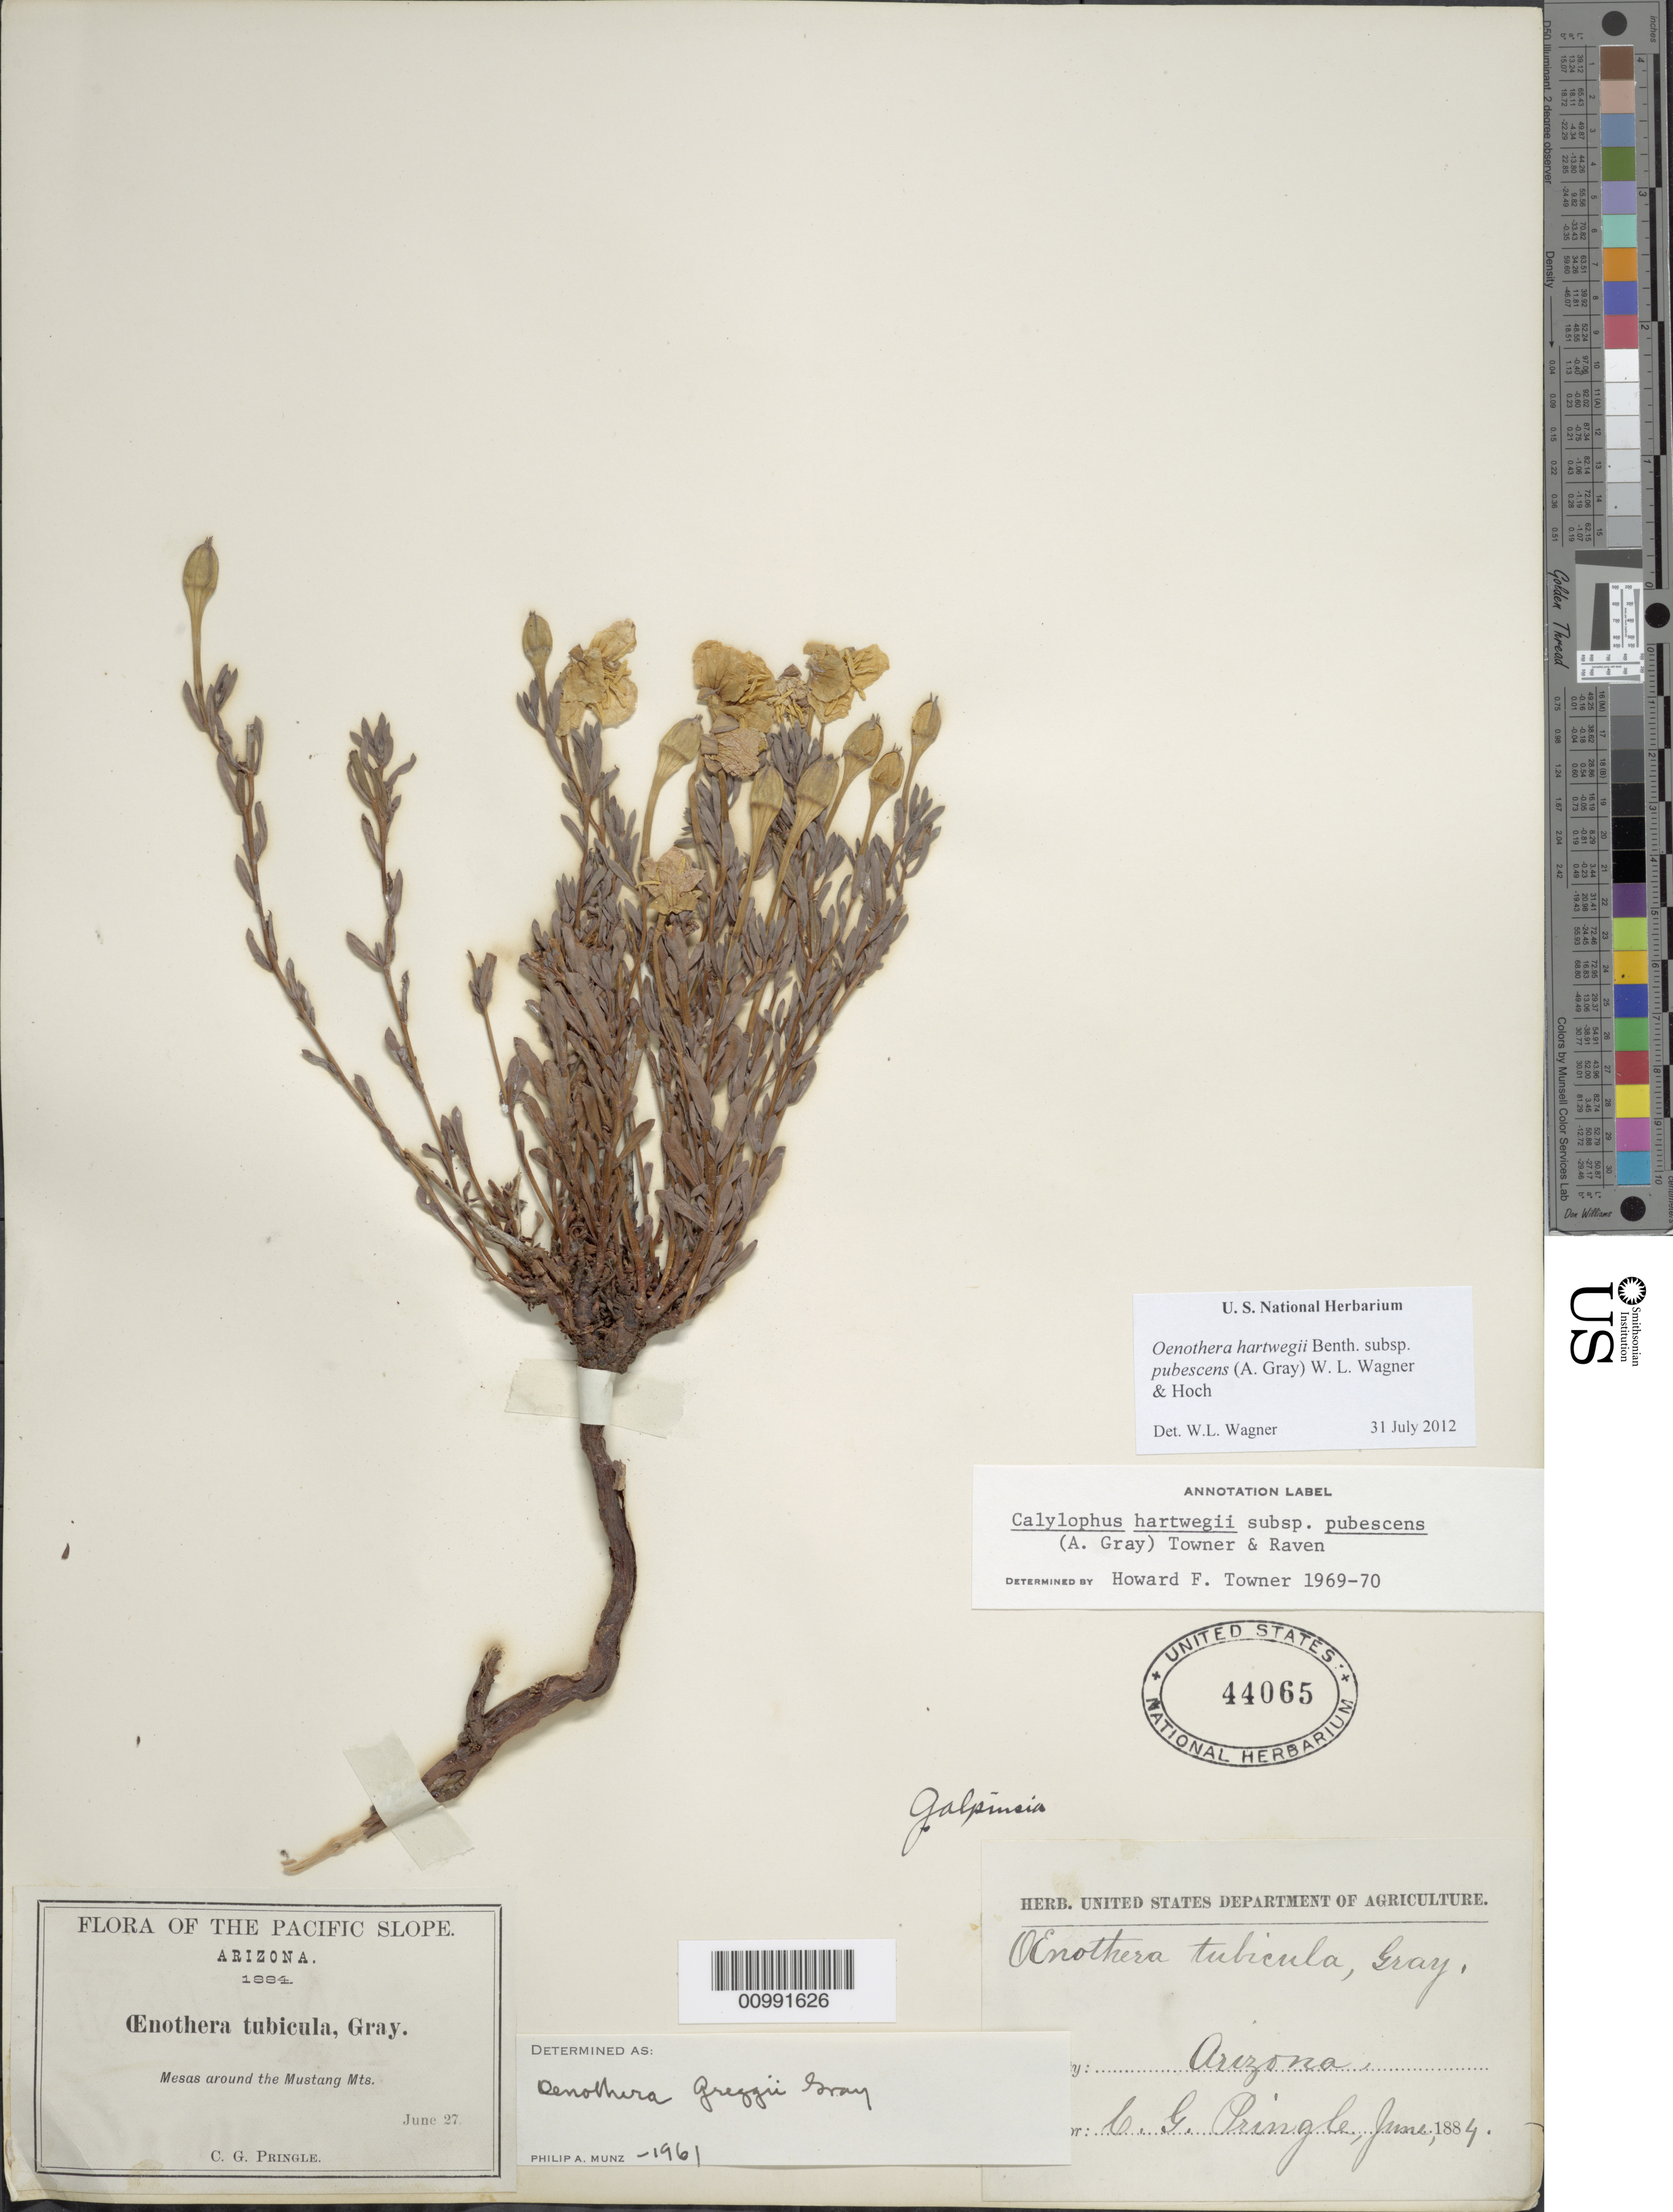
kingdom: Plantae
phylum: Tracheophyta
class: Magnoliopsida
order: Myrtales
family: Onagraceae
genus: Oenothera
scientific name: Oenothera hartwegii subsp. pubescens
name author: (A. Gray) W.L. Wagner & Hoch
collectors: C. G. Pringle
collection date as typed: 27 Jun 1884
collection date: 1884-06-27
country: United States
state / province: Arizona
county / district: Santa Cruz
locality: Mesas around the Mustang Mountains.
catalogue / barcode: US 44065